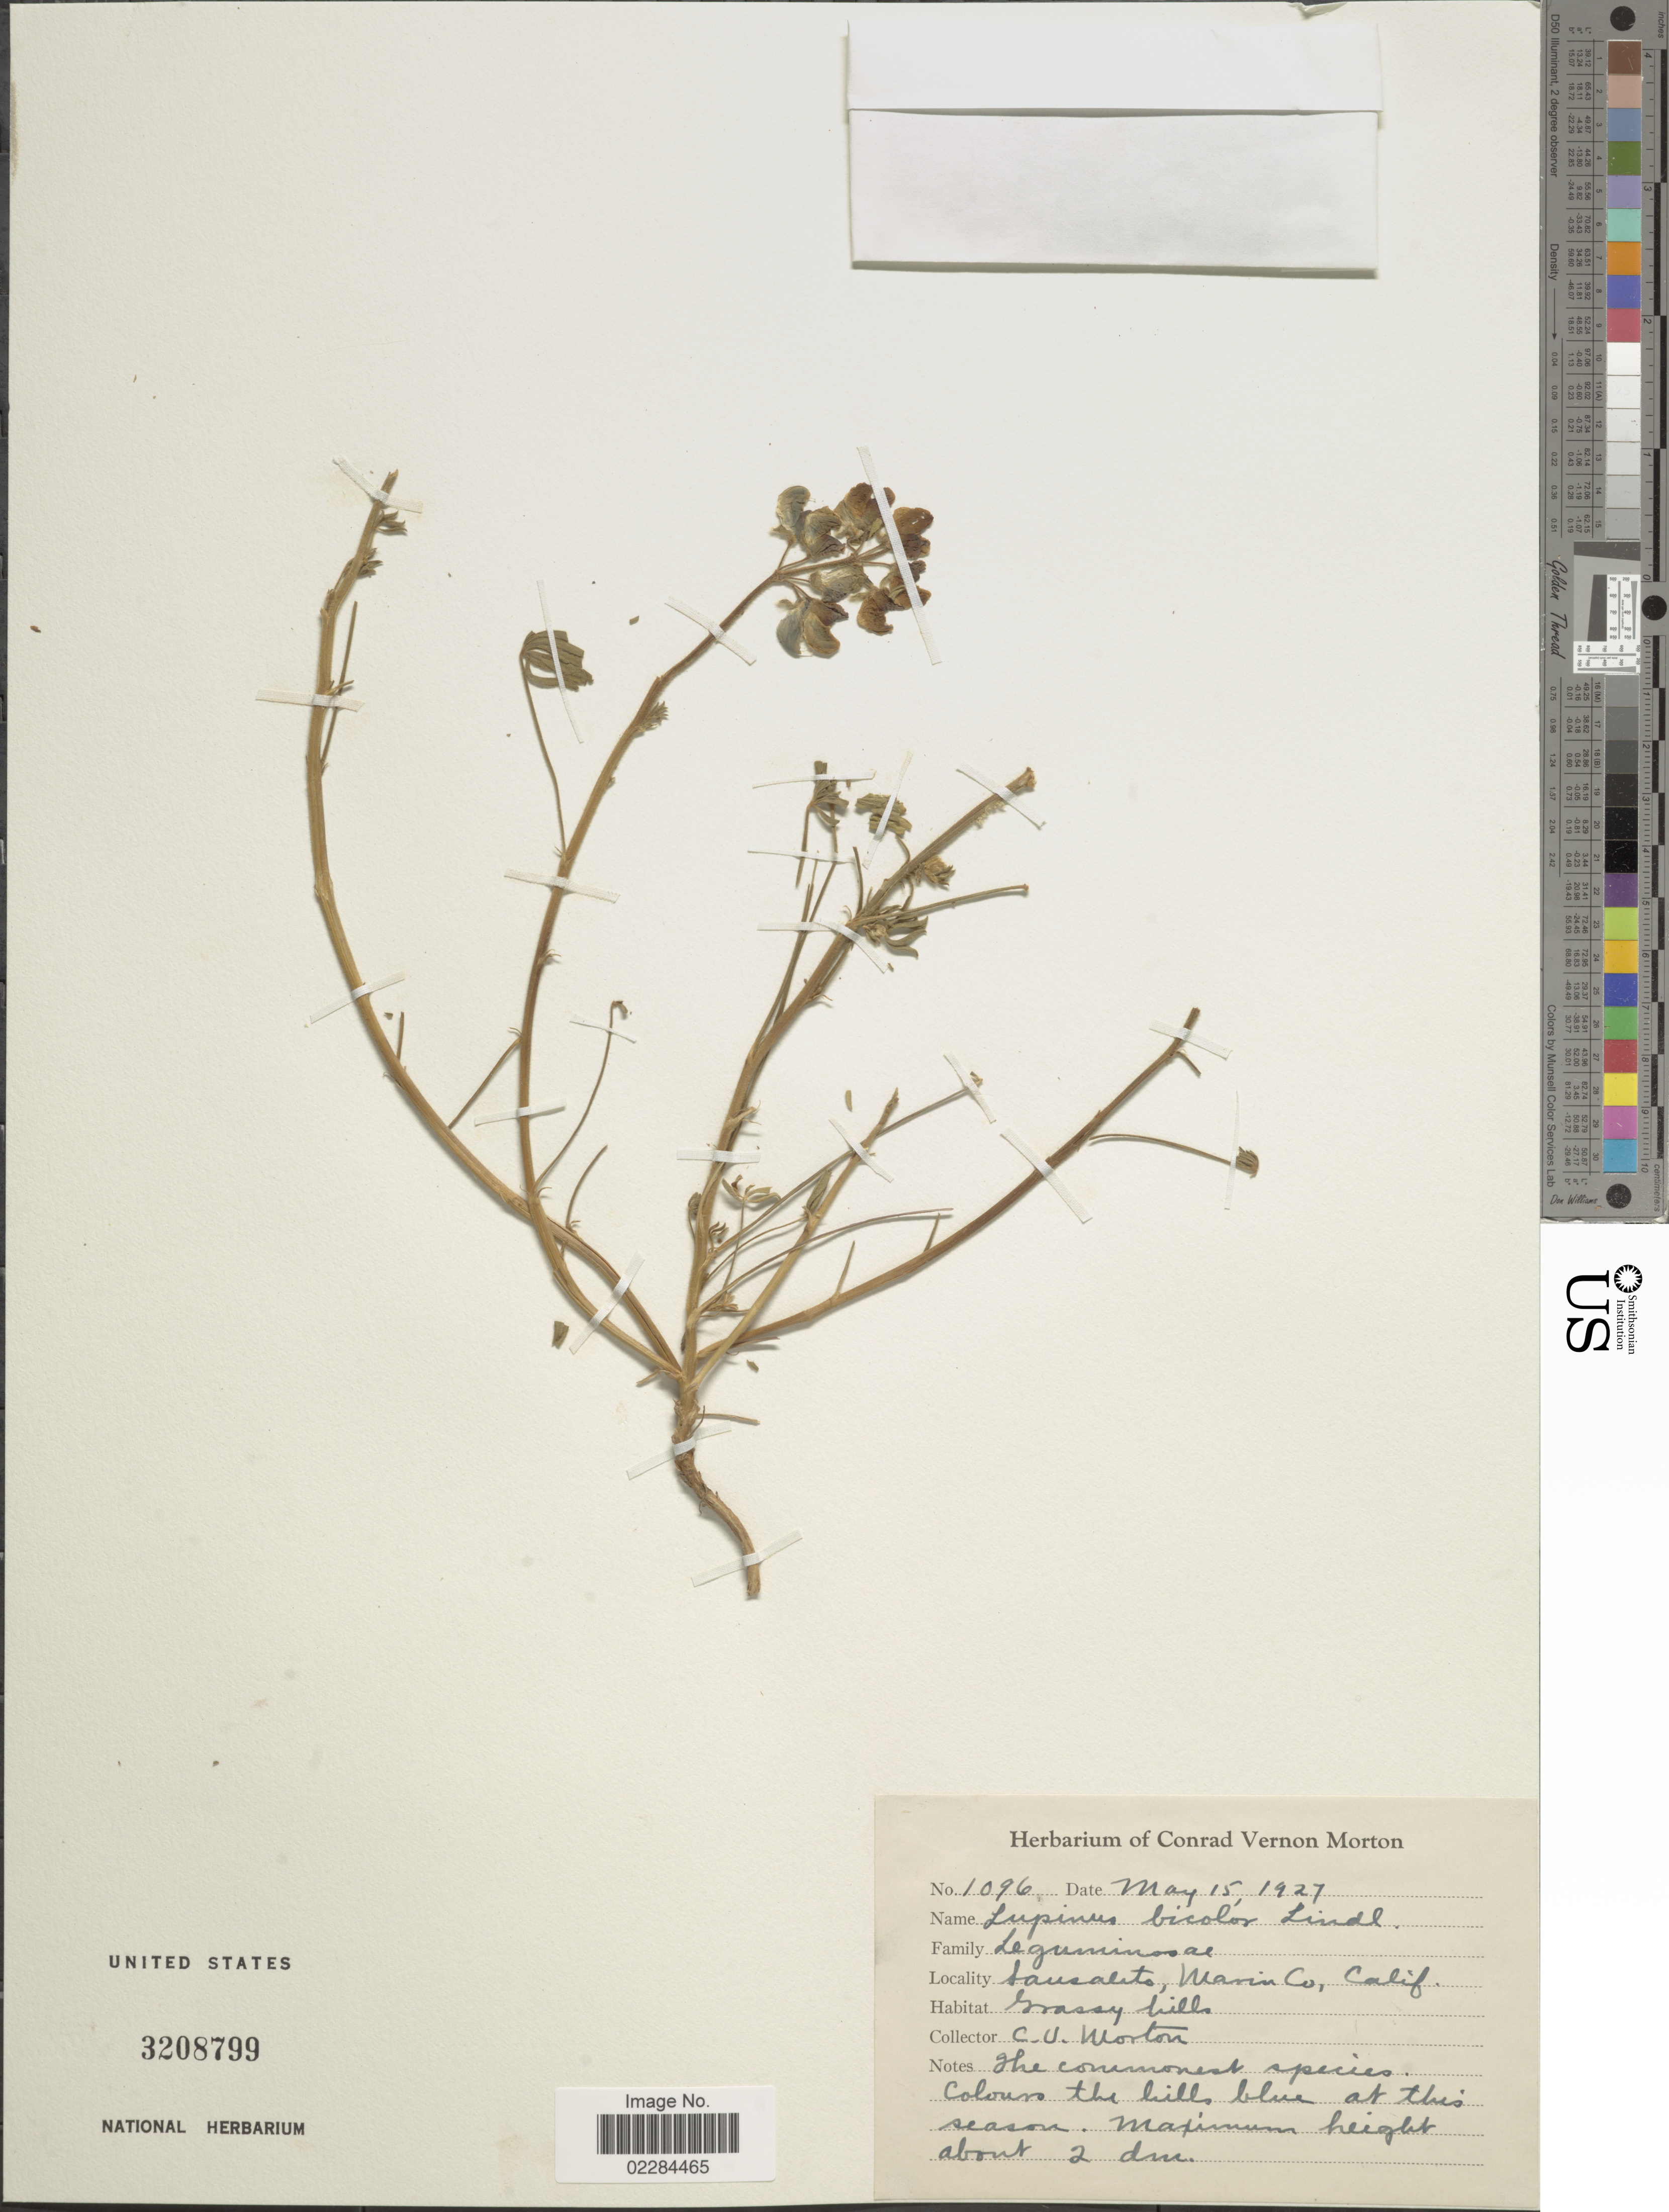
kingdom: Plantae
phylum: Tracheophyta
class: Magnoliopsida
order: Fabales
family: Fabaceae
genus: Lupinus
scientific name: Lupinus bicolor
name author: Lindl.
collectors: C. V. Morton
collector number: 1096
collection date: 1927-05-15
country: United States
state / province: California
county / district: Marin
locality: Sausalito, Marin Co. Calif.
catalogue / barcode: US 3208799